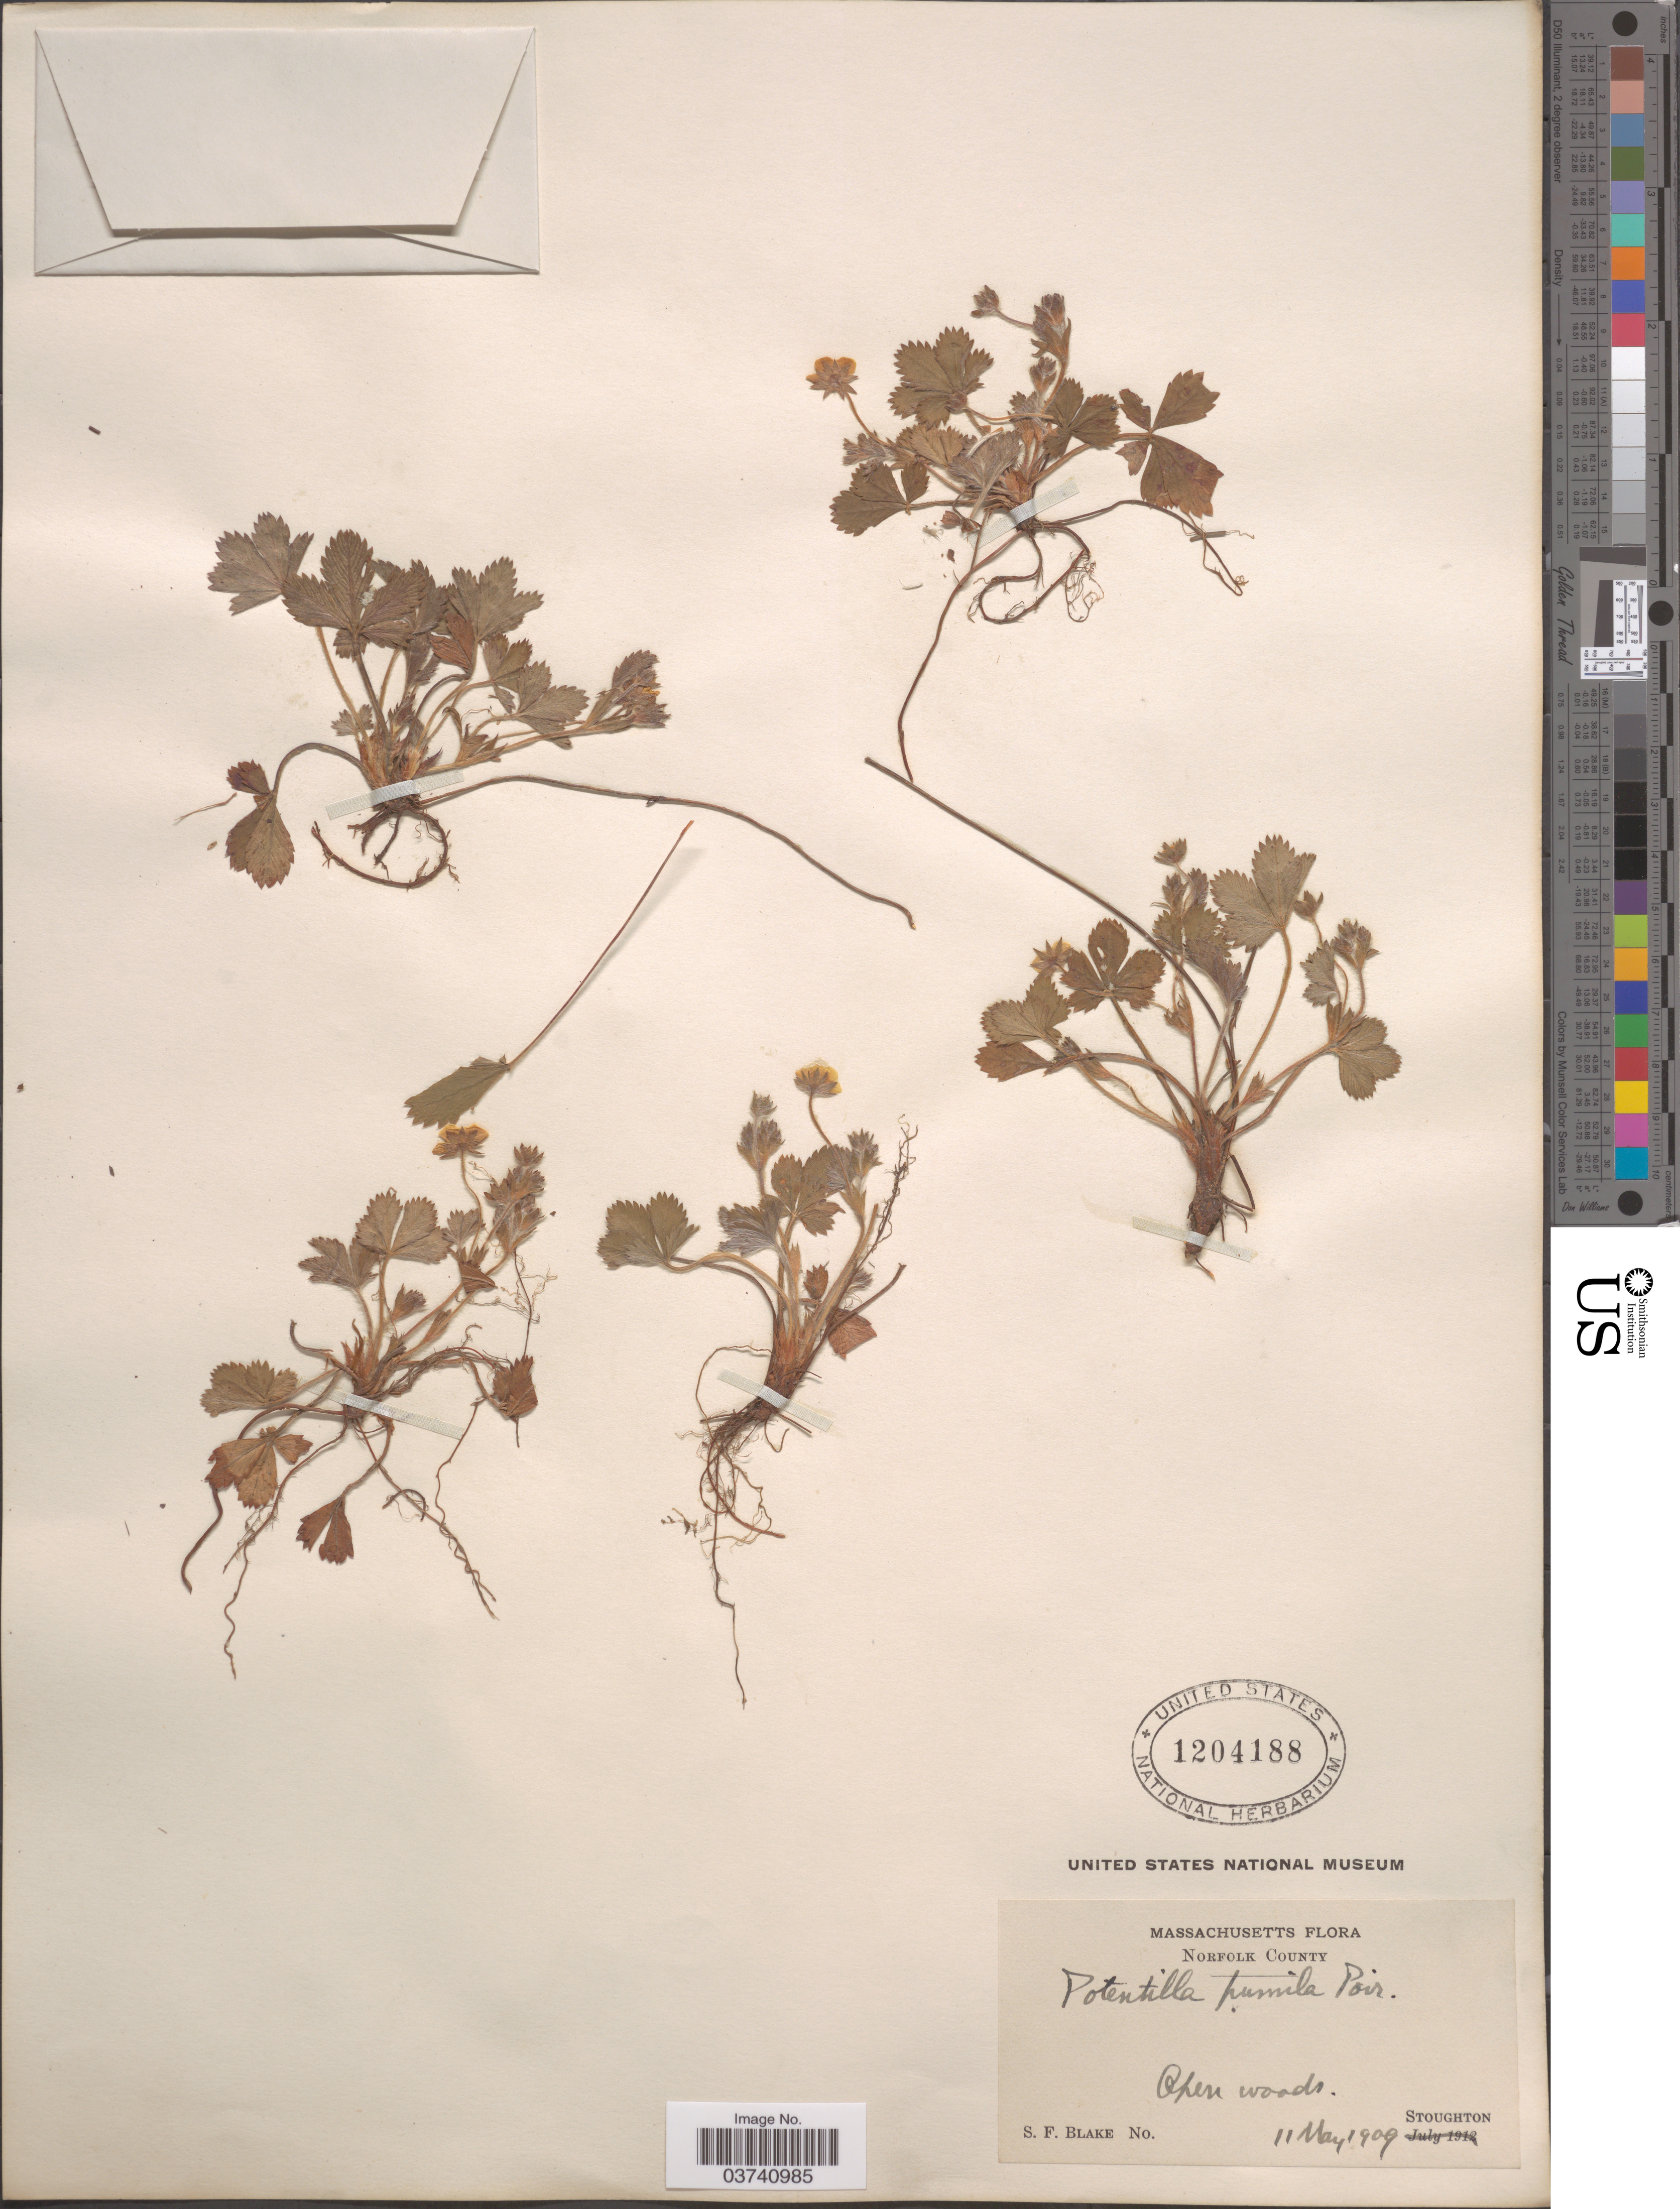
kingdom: Plantae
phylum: Tracheophyta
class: Magnoliopsida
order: Rosales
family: Rosaceae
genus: Potentilla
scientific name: Potentilla canadensis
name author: L.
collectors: S. Blake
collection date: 1909-05-11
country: United States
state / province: Massachusetts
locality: Norfolk County. Stoughton.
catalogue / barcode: US 1204188